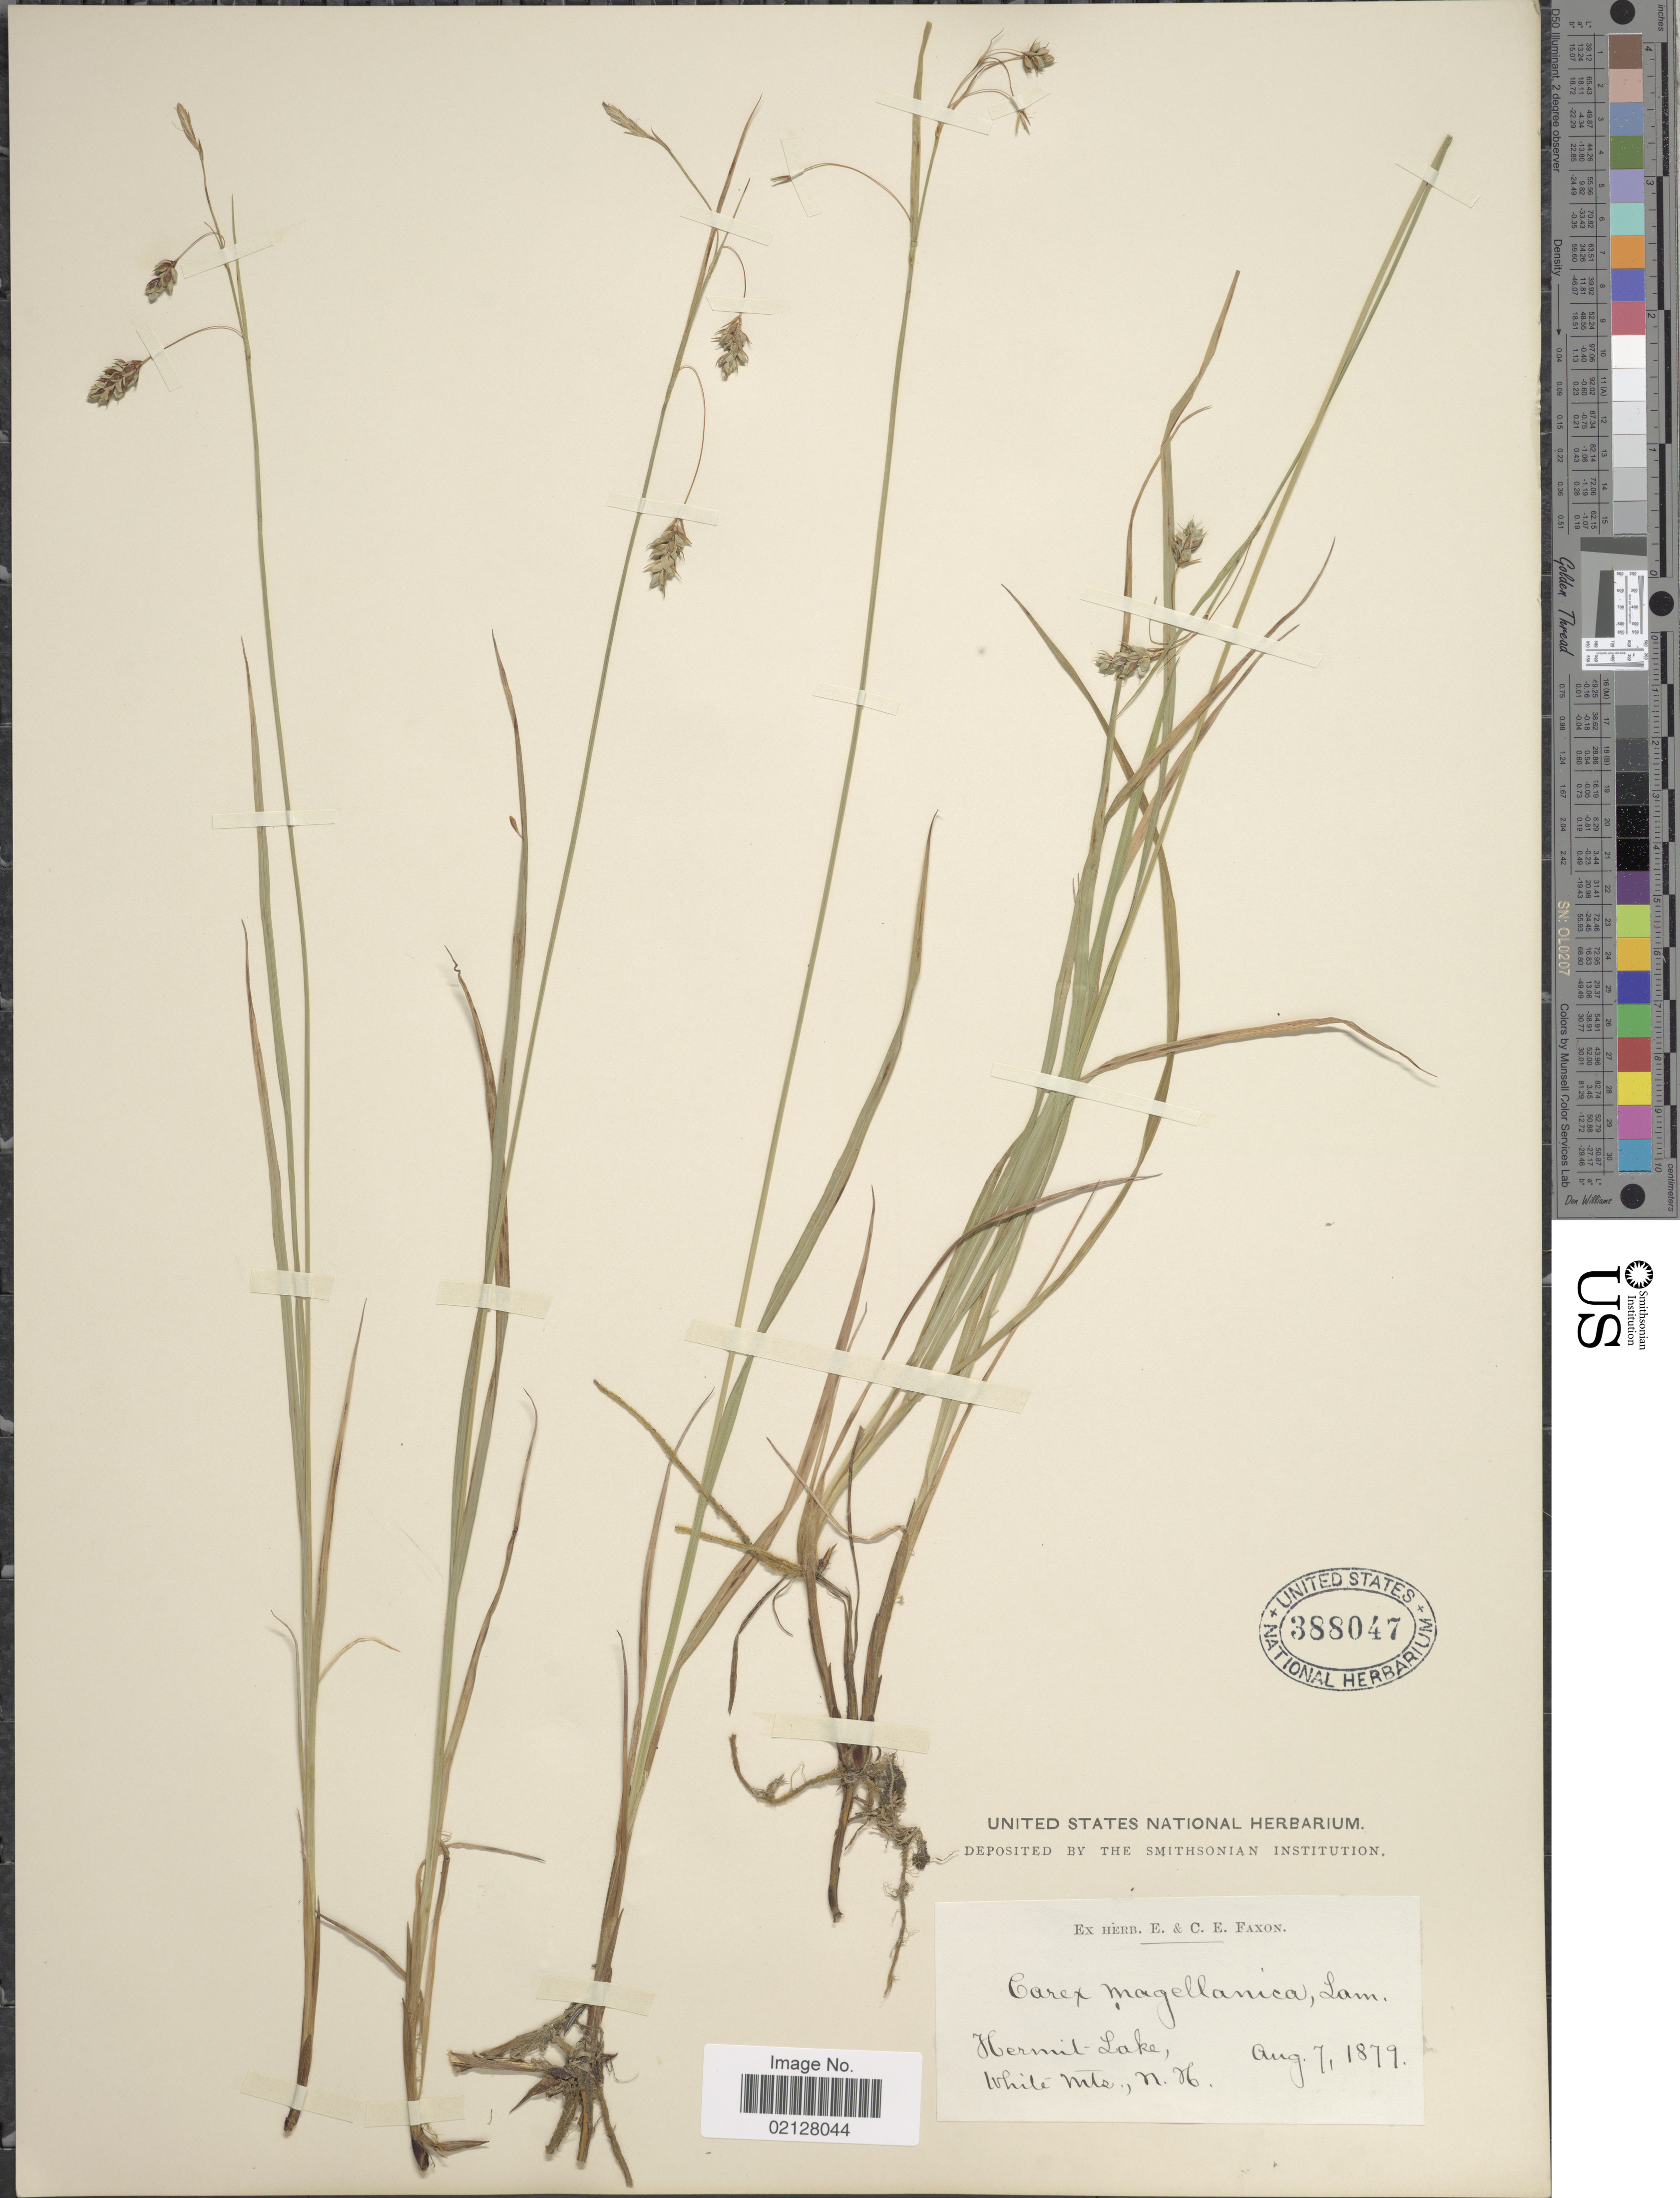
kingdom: Plantae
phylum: Tracheophyta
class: Liliopsida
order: Poales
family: Cyperaceae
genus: Carex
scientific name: Carex magellanica subsp. irrigua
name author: (Wahlenb.) Hiitonen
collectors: ex herb. E. & C.E. Faxon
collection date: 1879-08-07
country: United States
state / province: New Hampshire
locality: Hermit Lake, White Mts.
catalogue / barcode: US 388047